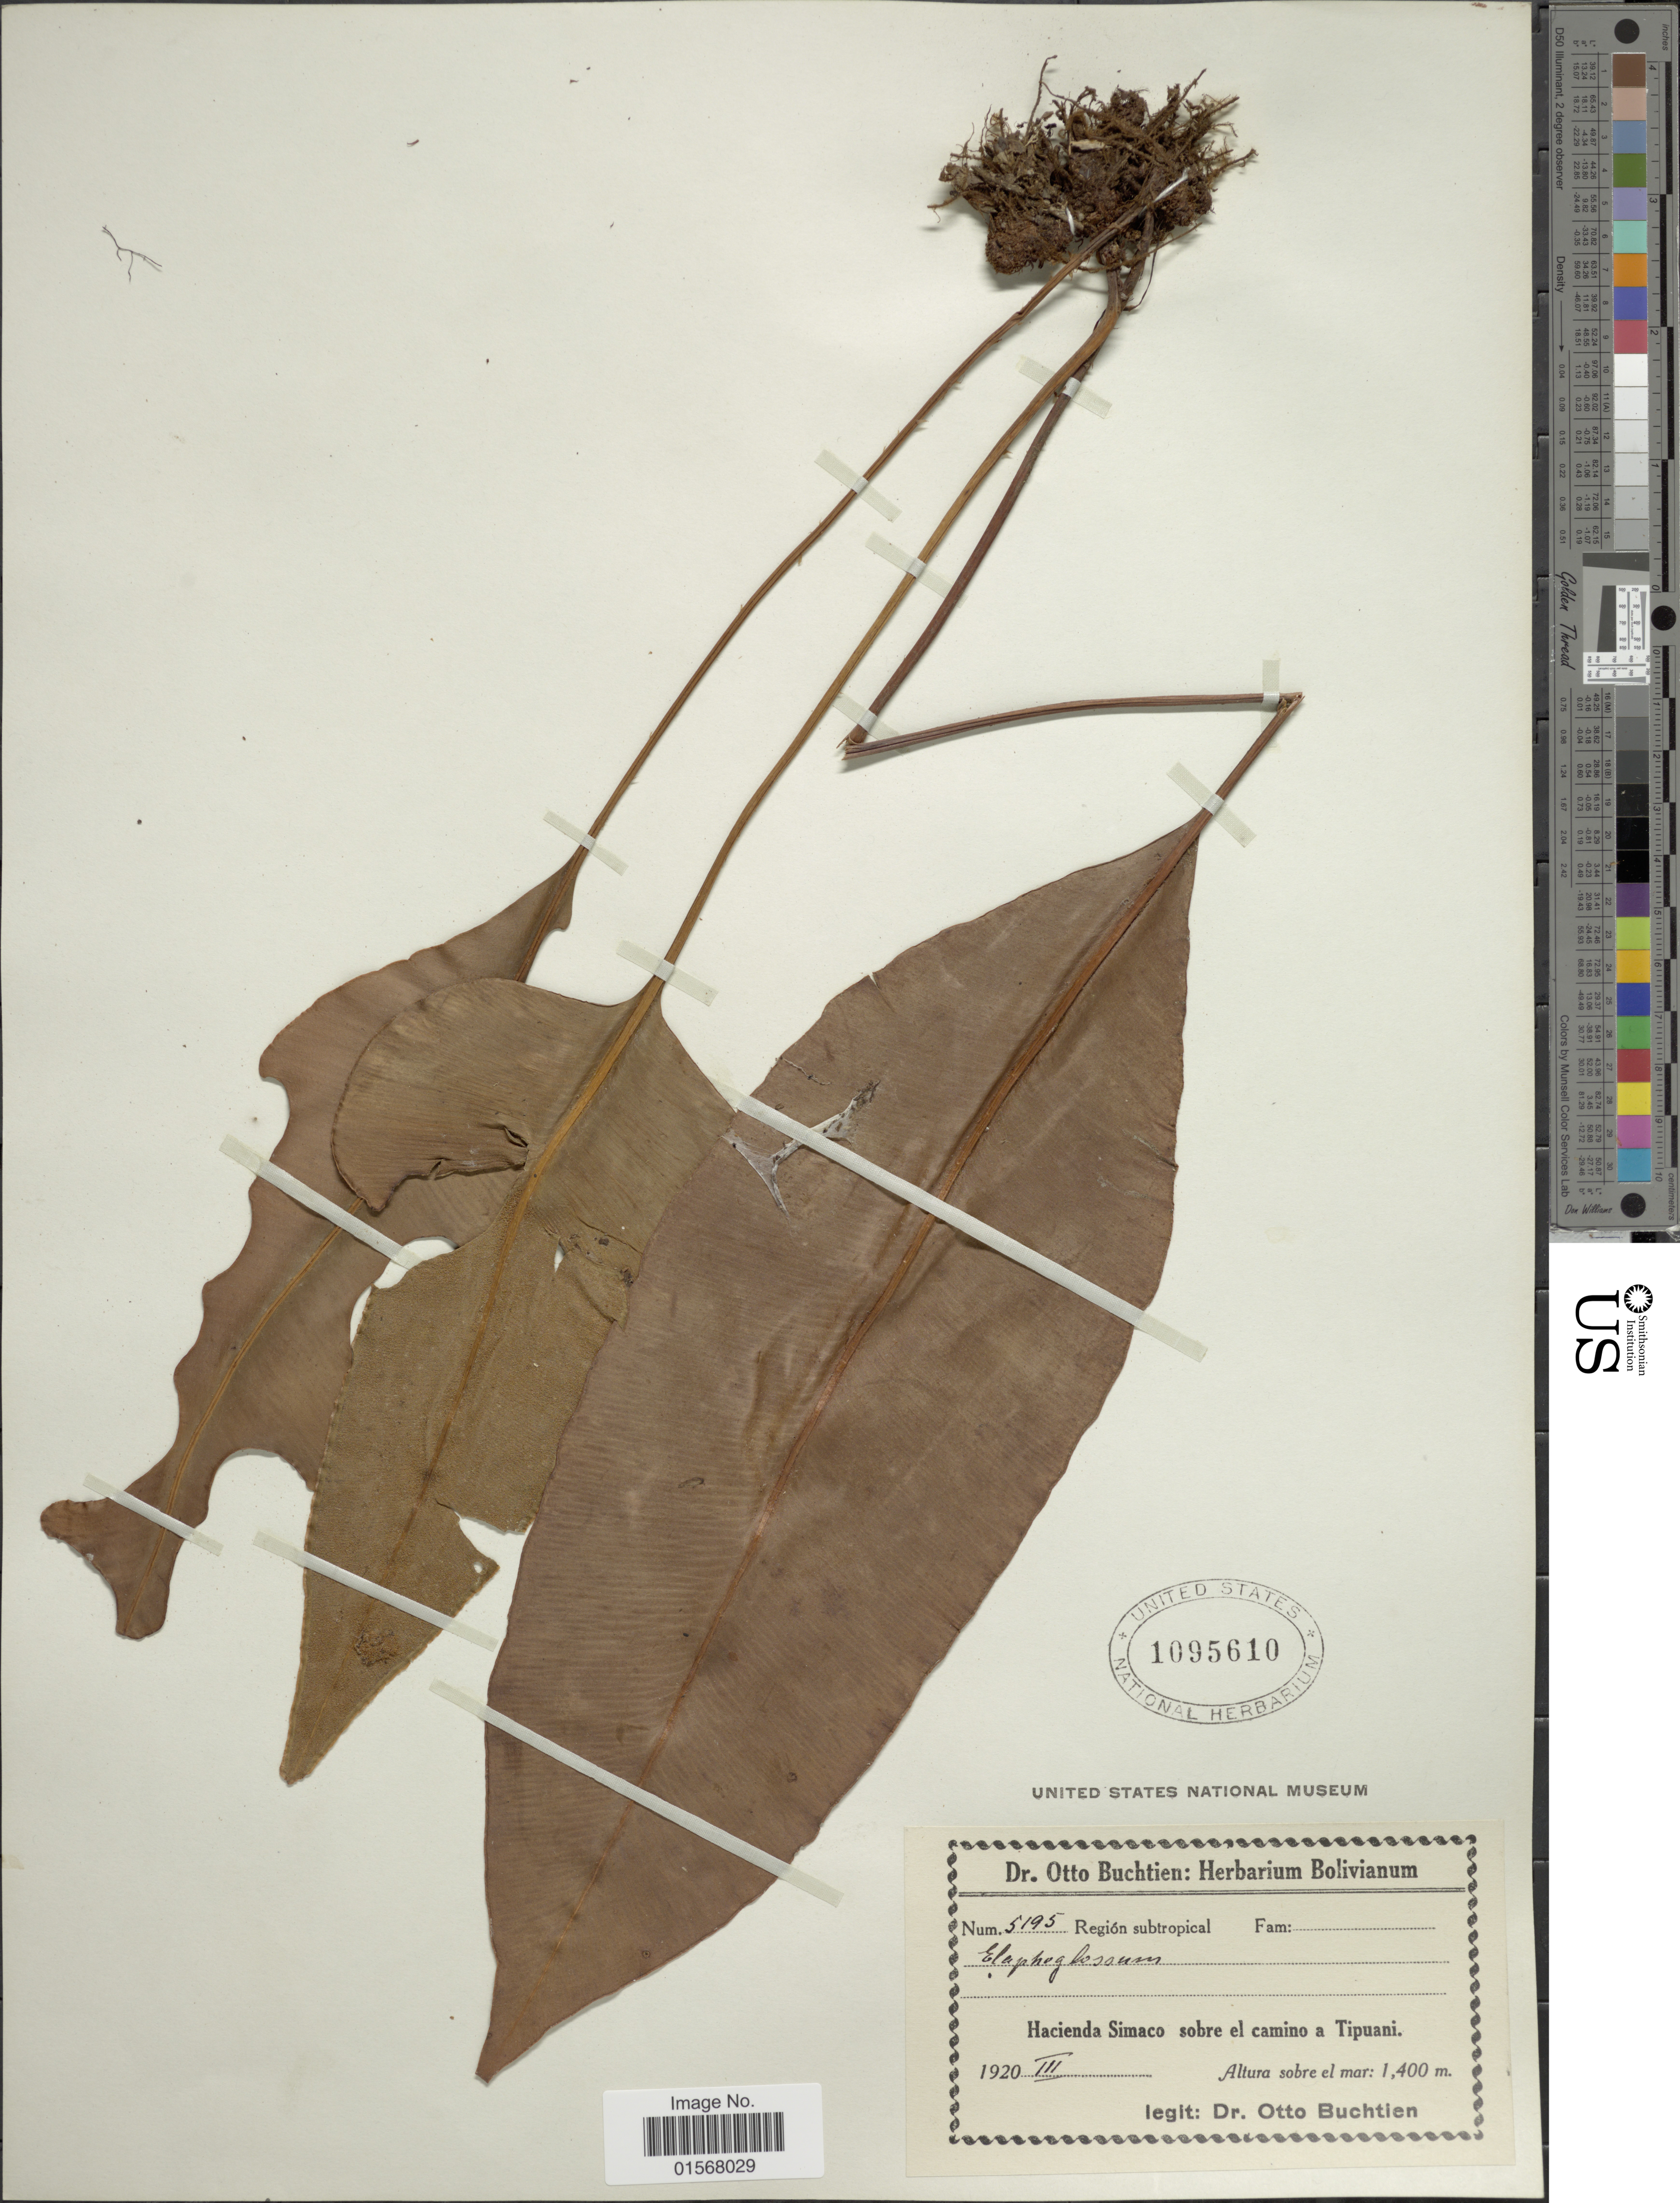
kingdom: Plantae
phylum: Tracheophyta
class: Polypodiopsida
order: Polypodiales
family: Dryopteridaceae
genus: Elaphoglossum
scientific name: Elaphoglossum sp.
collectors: O. Buchtien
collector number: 5195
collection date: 1920-02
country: Bolivia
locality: Hacienda Simaco sobre el camino a Tipuani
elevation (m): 1400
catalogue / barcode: US 1095610